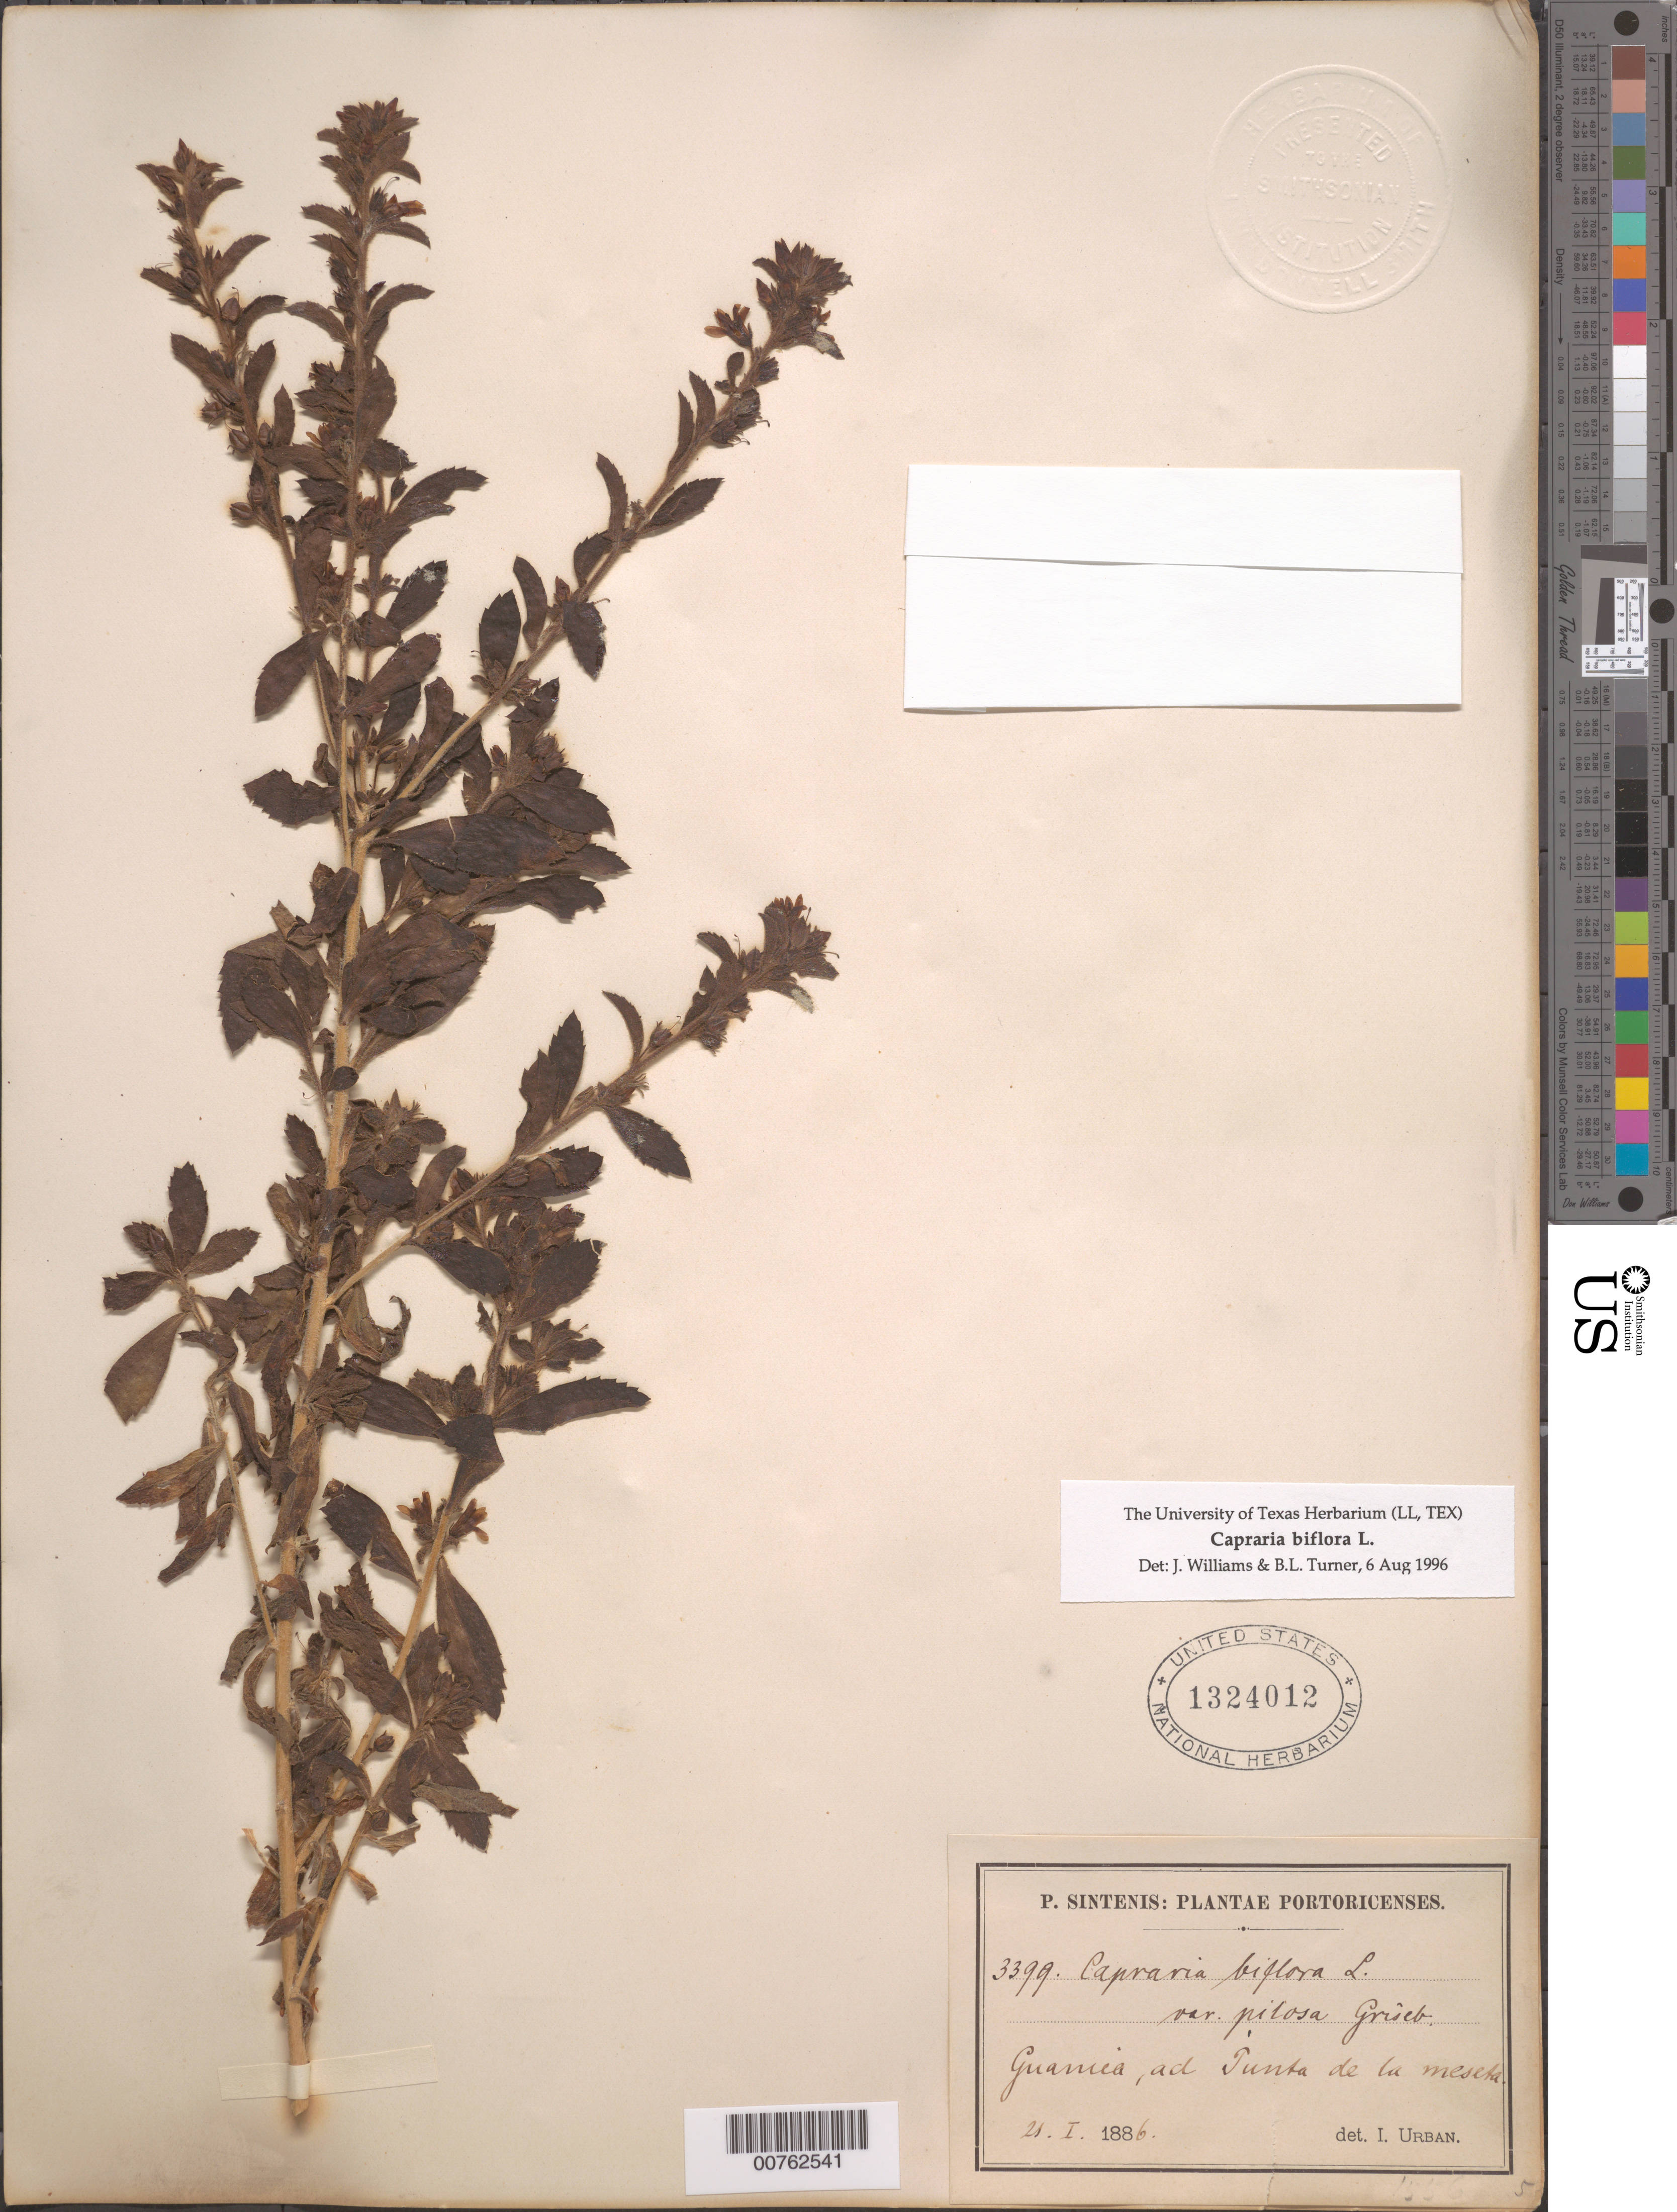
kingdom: Plantae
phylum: Tracheophyta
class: Magnoliopsida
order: Lamiales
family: Scrophulariaceae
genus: Capraria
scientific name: Capraria biflora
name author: L.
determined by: Williams, J.; Turner, B. L.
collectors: P. Sintenis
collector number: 3399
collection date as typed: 21 Jan 1886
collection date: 1886-01-21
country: Puerto Rico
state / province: Guánica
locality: Guanica, ad Punta de la Meseta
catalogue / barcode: US 1324012